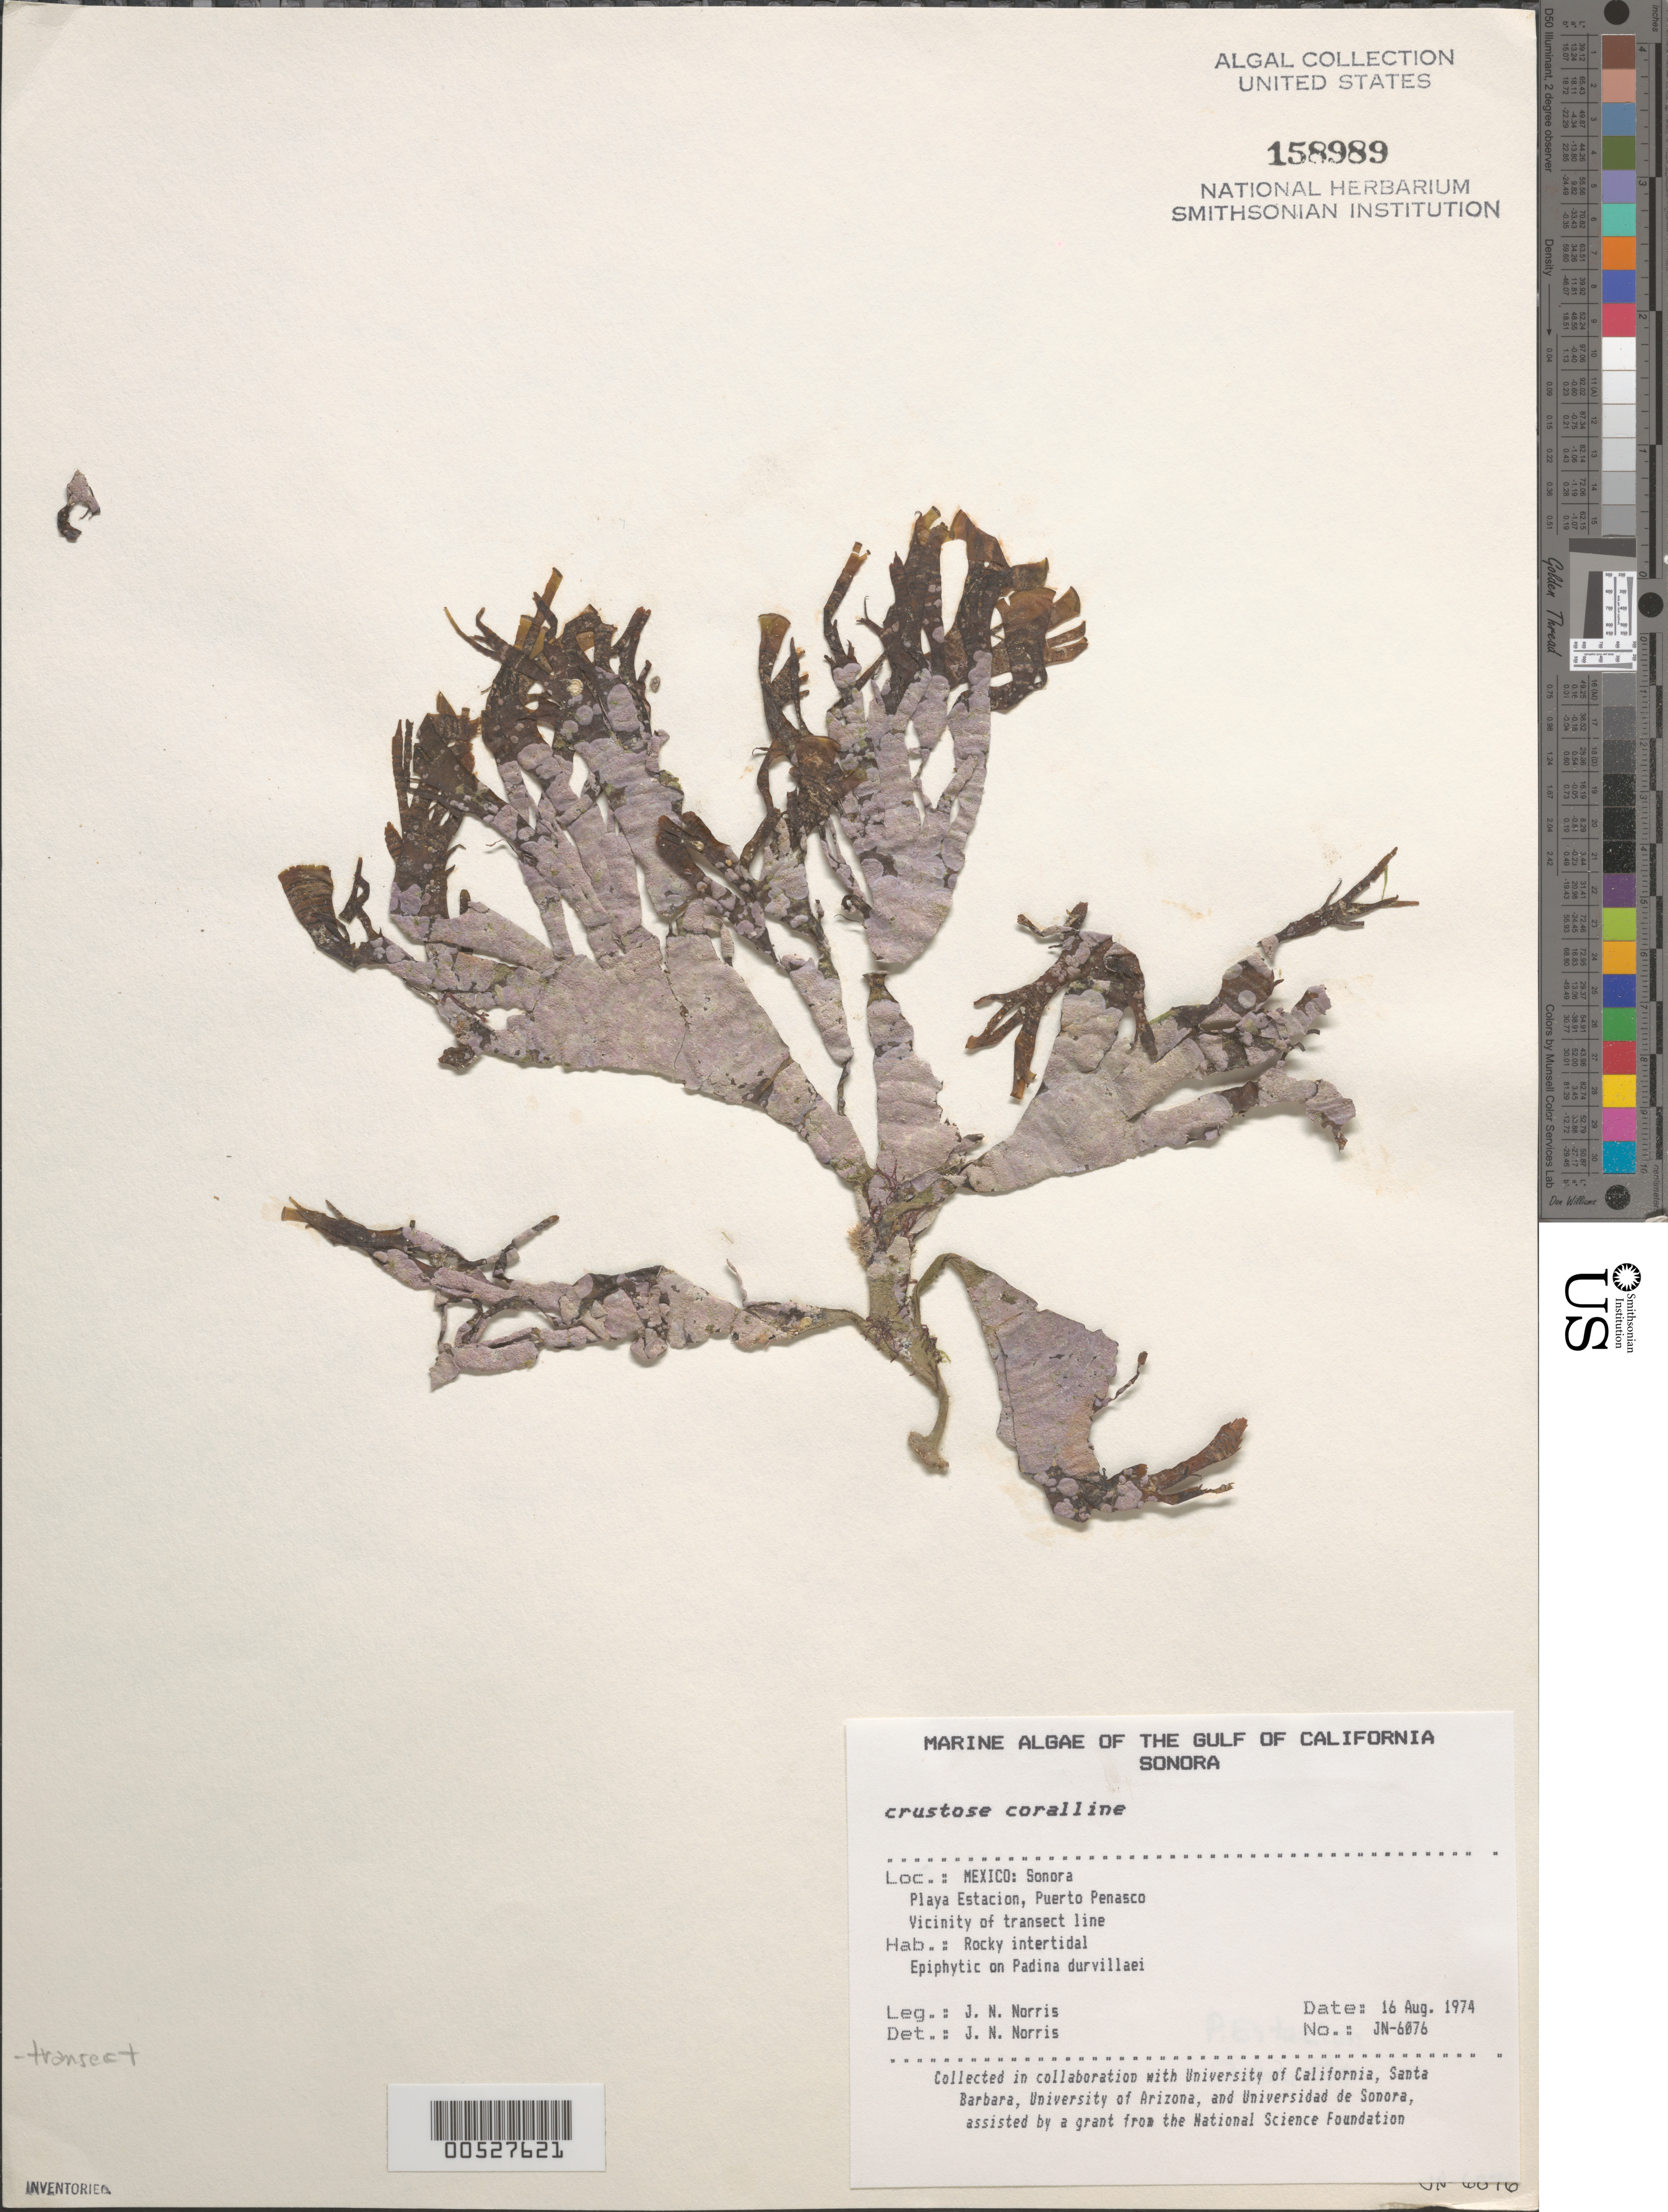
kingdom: Plantae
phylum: Rhodophyta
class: Florideophyceae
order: Corallinales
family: Corallinaceae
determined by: Norris, James N.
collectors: J. N. Norris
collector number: JN-6076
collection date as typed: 16 Aug 1974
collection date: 1974-08-16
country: Mexico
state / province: Sonora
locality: Playa Estacion, Puerto Penasco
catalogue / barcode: US 158989